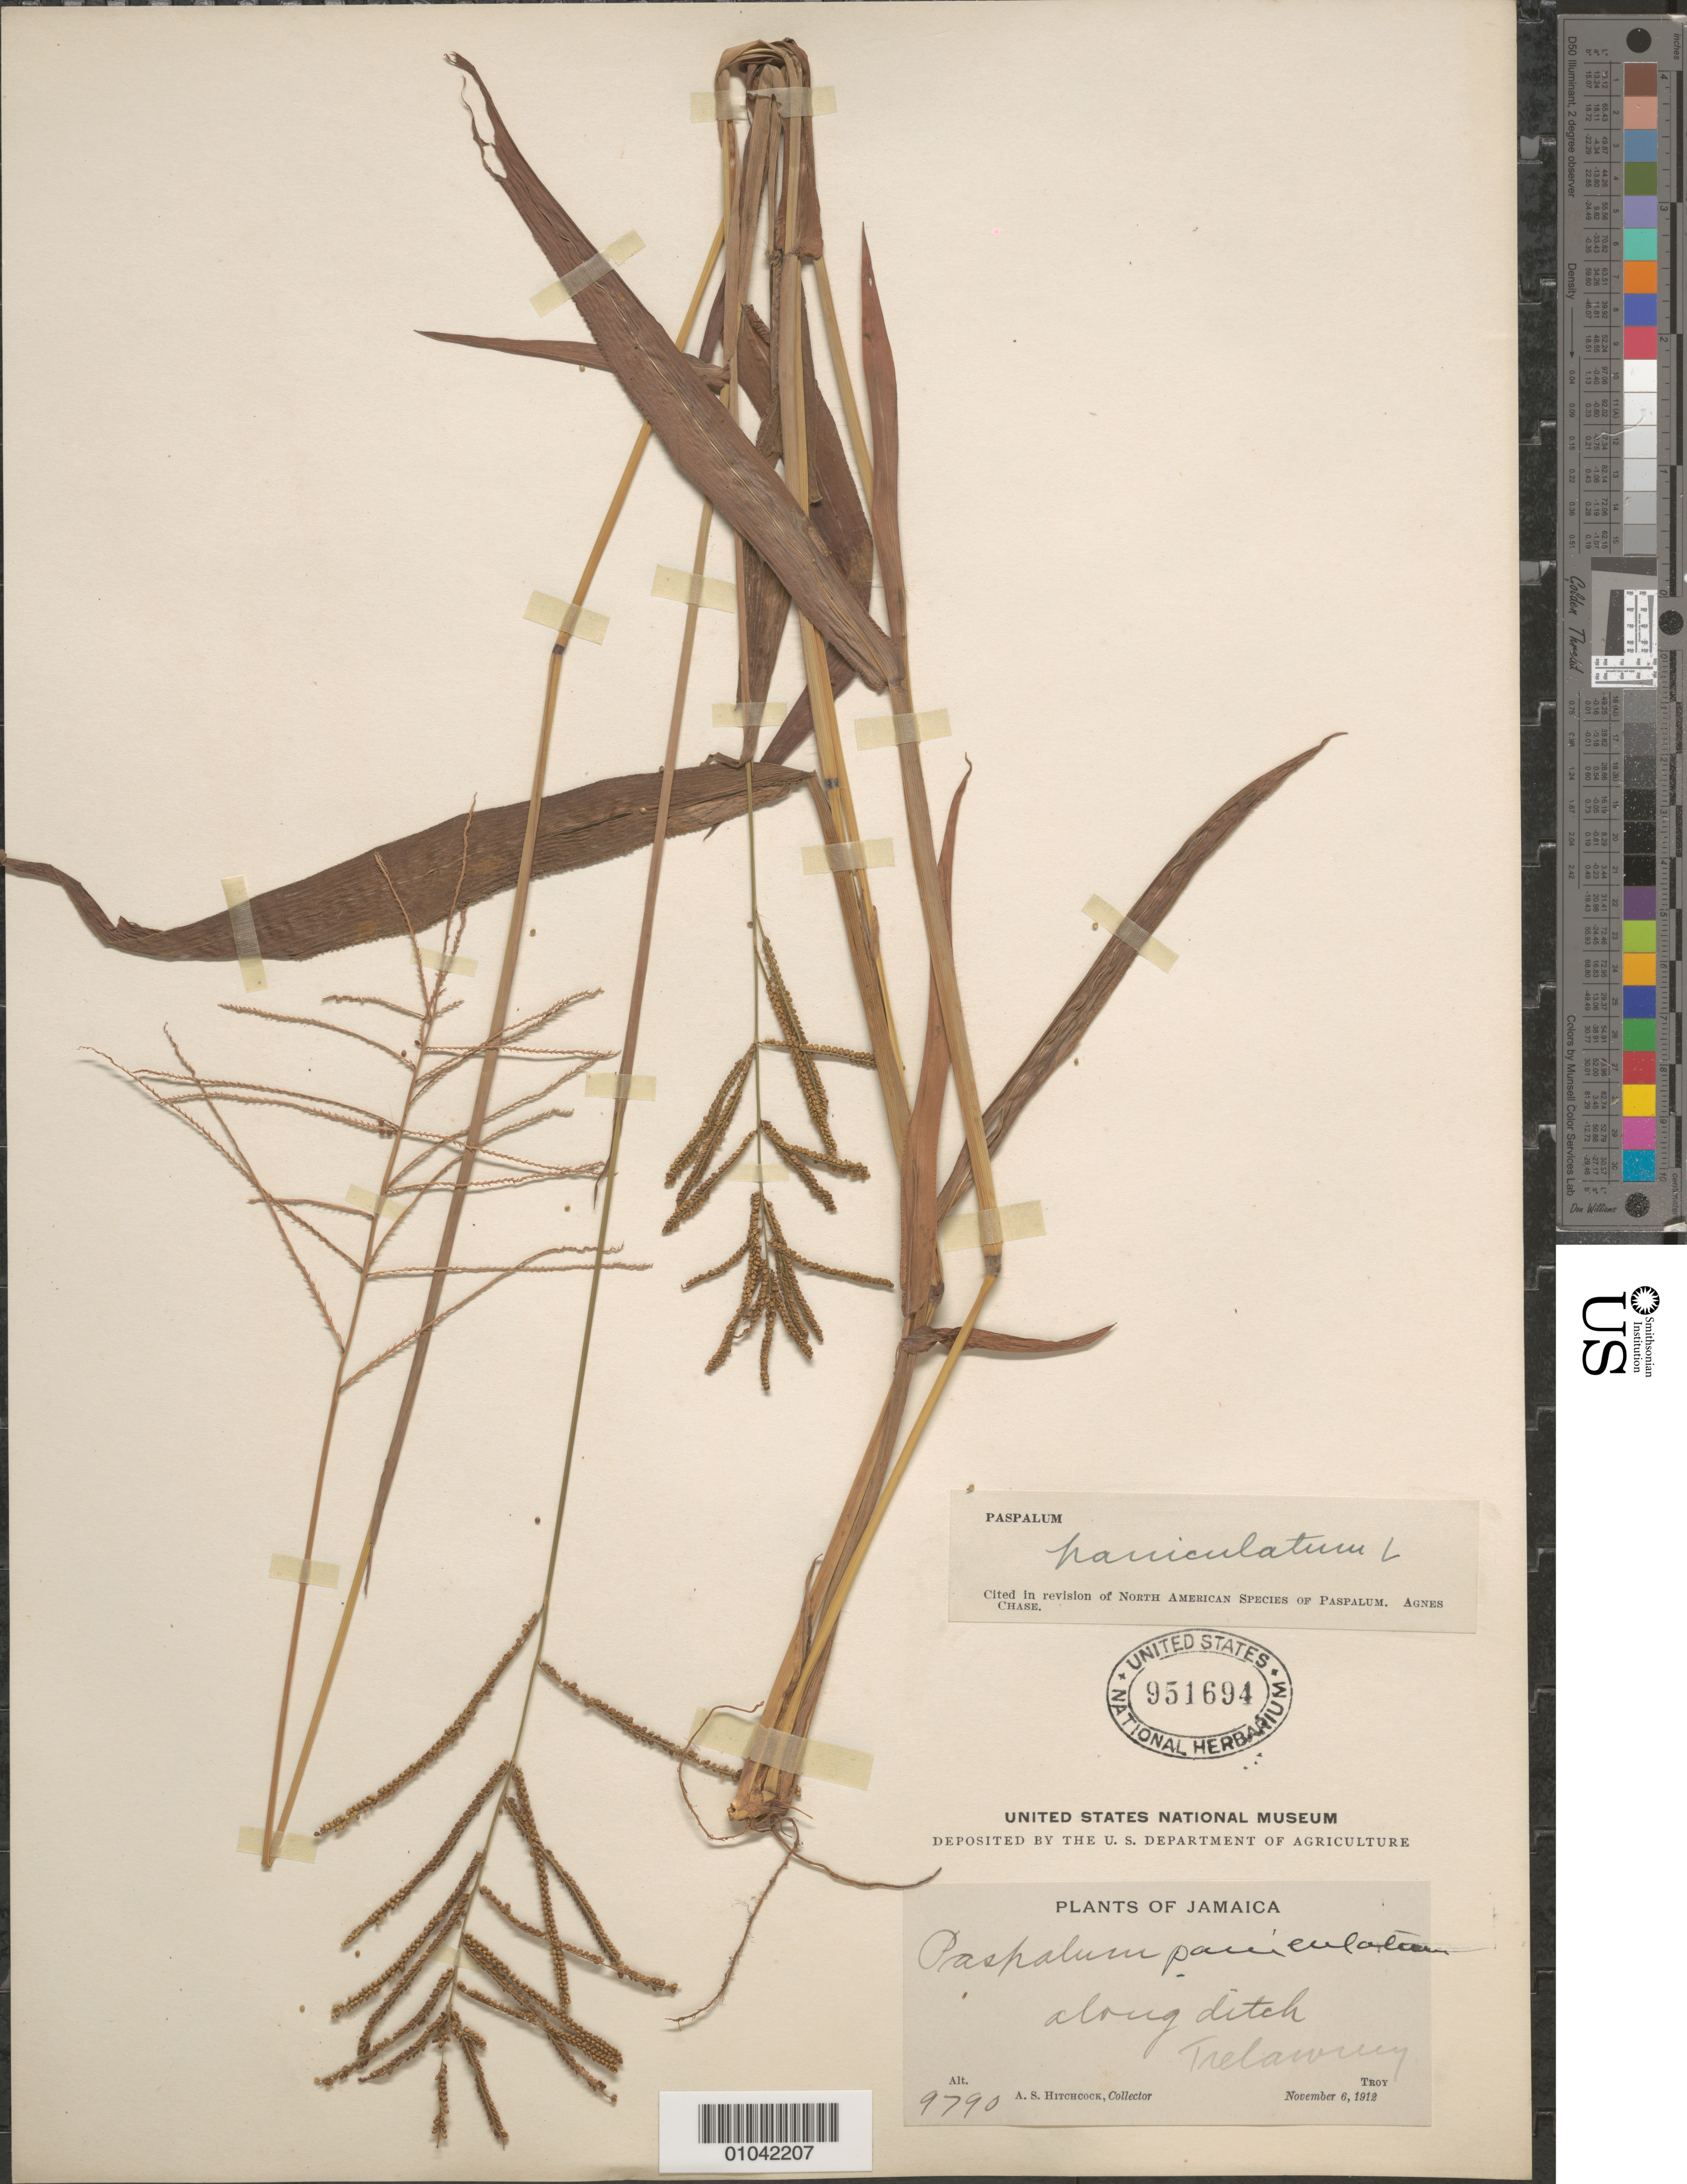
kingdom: Plantae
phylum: Tracheophyta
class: Liliopsida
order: Poales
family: Poaceae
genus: Paspalum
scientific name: Paspalum paniculatum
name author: L.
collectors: A. S. Hitchcock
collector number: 9790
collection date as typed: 06 Nov 1912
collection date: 1912-11-06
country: Jamaica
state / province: Trelawny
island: Jamaica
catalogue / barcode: US 951694